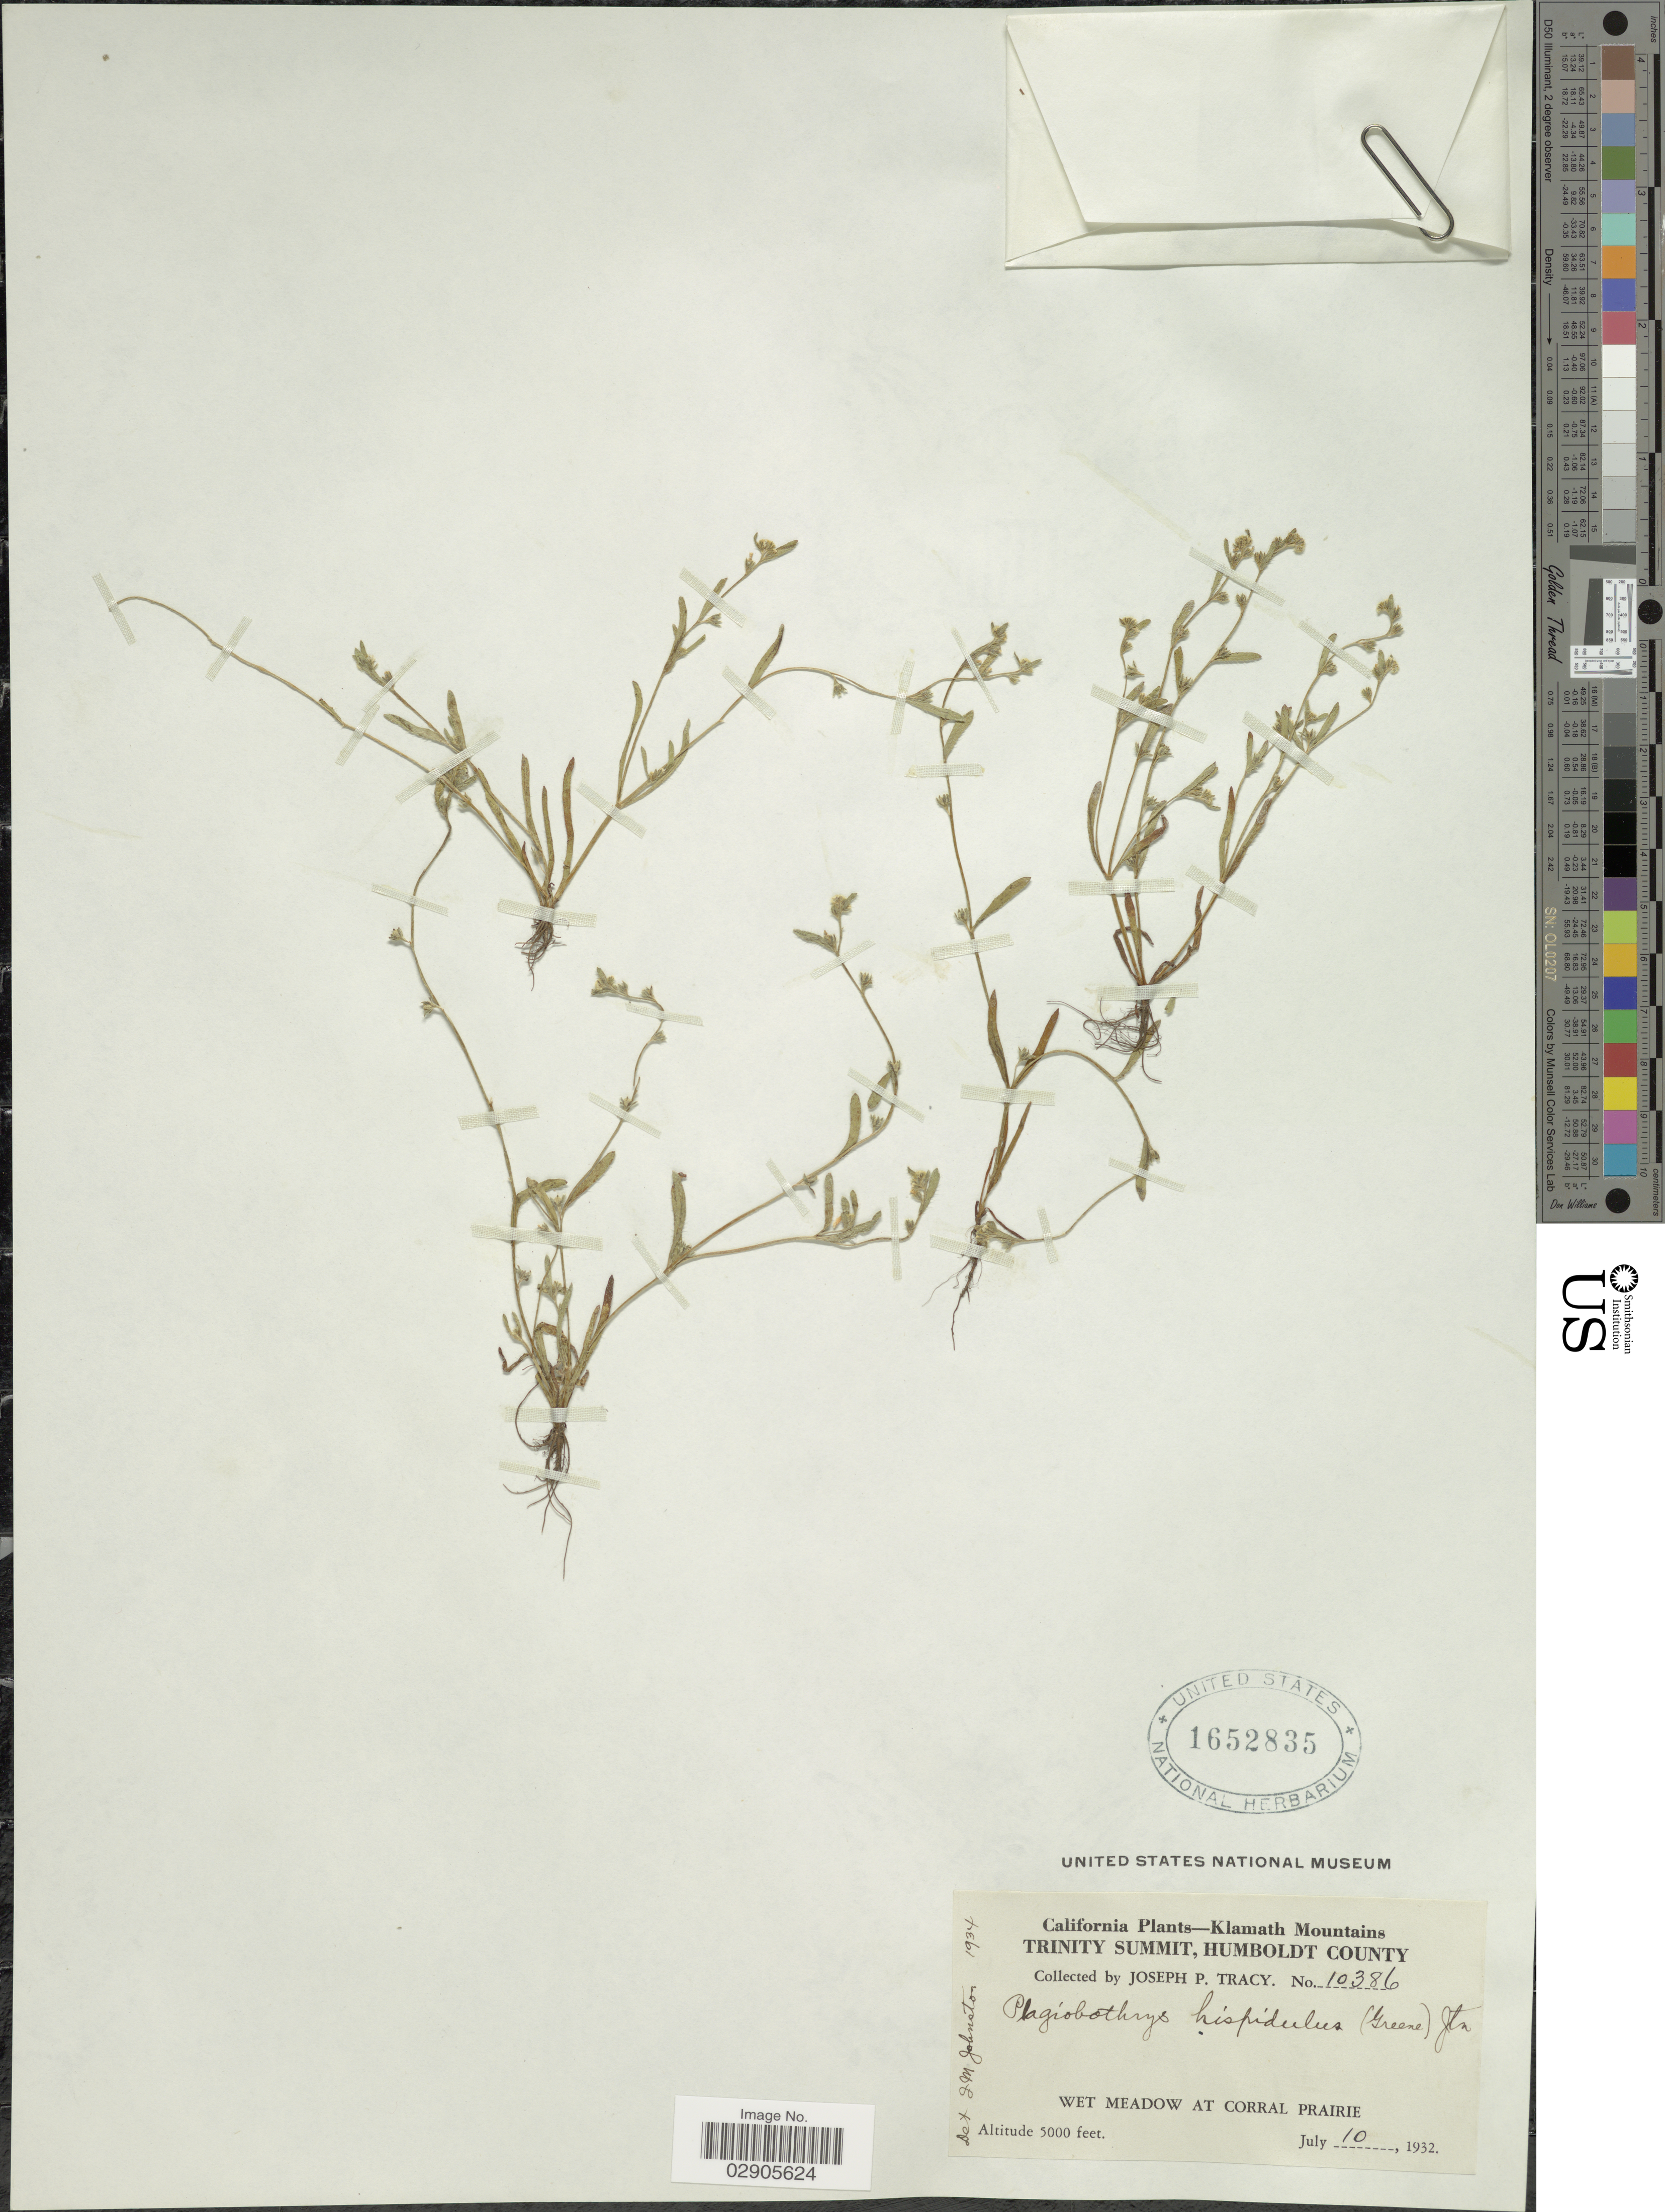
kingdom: Plantae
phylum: Tracheophyta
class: Magnoliopsida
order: Boraginales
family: Boraginaceae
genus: Plagiobothrys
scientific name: Plagiobothrys hispidulus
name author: (Greene) I.M. Johnst.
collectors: J. W. Thompson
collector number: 10386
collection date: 1932-07-10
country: United States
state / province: California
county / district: Humboldt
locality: Klamath Mountains. Trinity Summit, Humboldt County. Wet Meadow at Corral Prairie.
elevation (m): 1524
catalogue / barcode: US 1652835